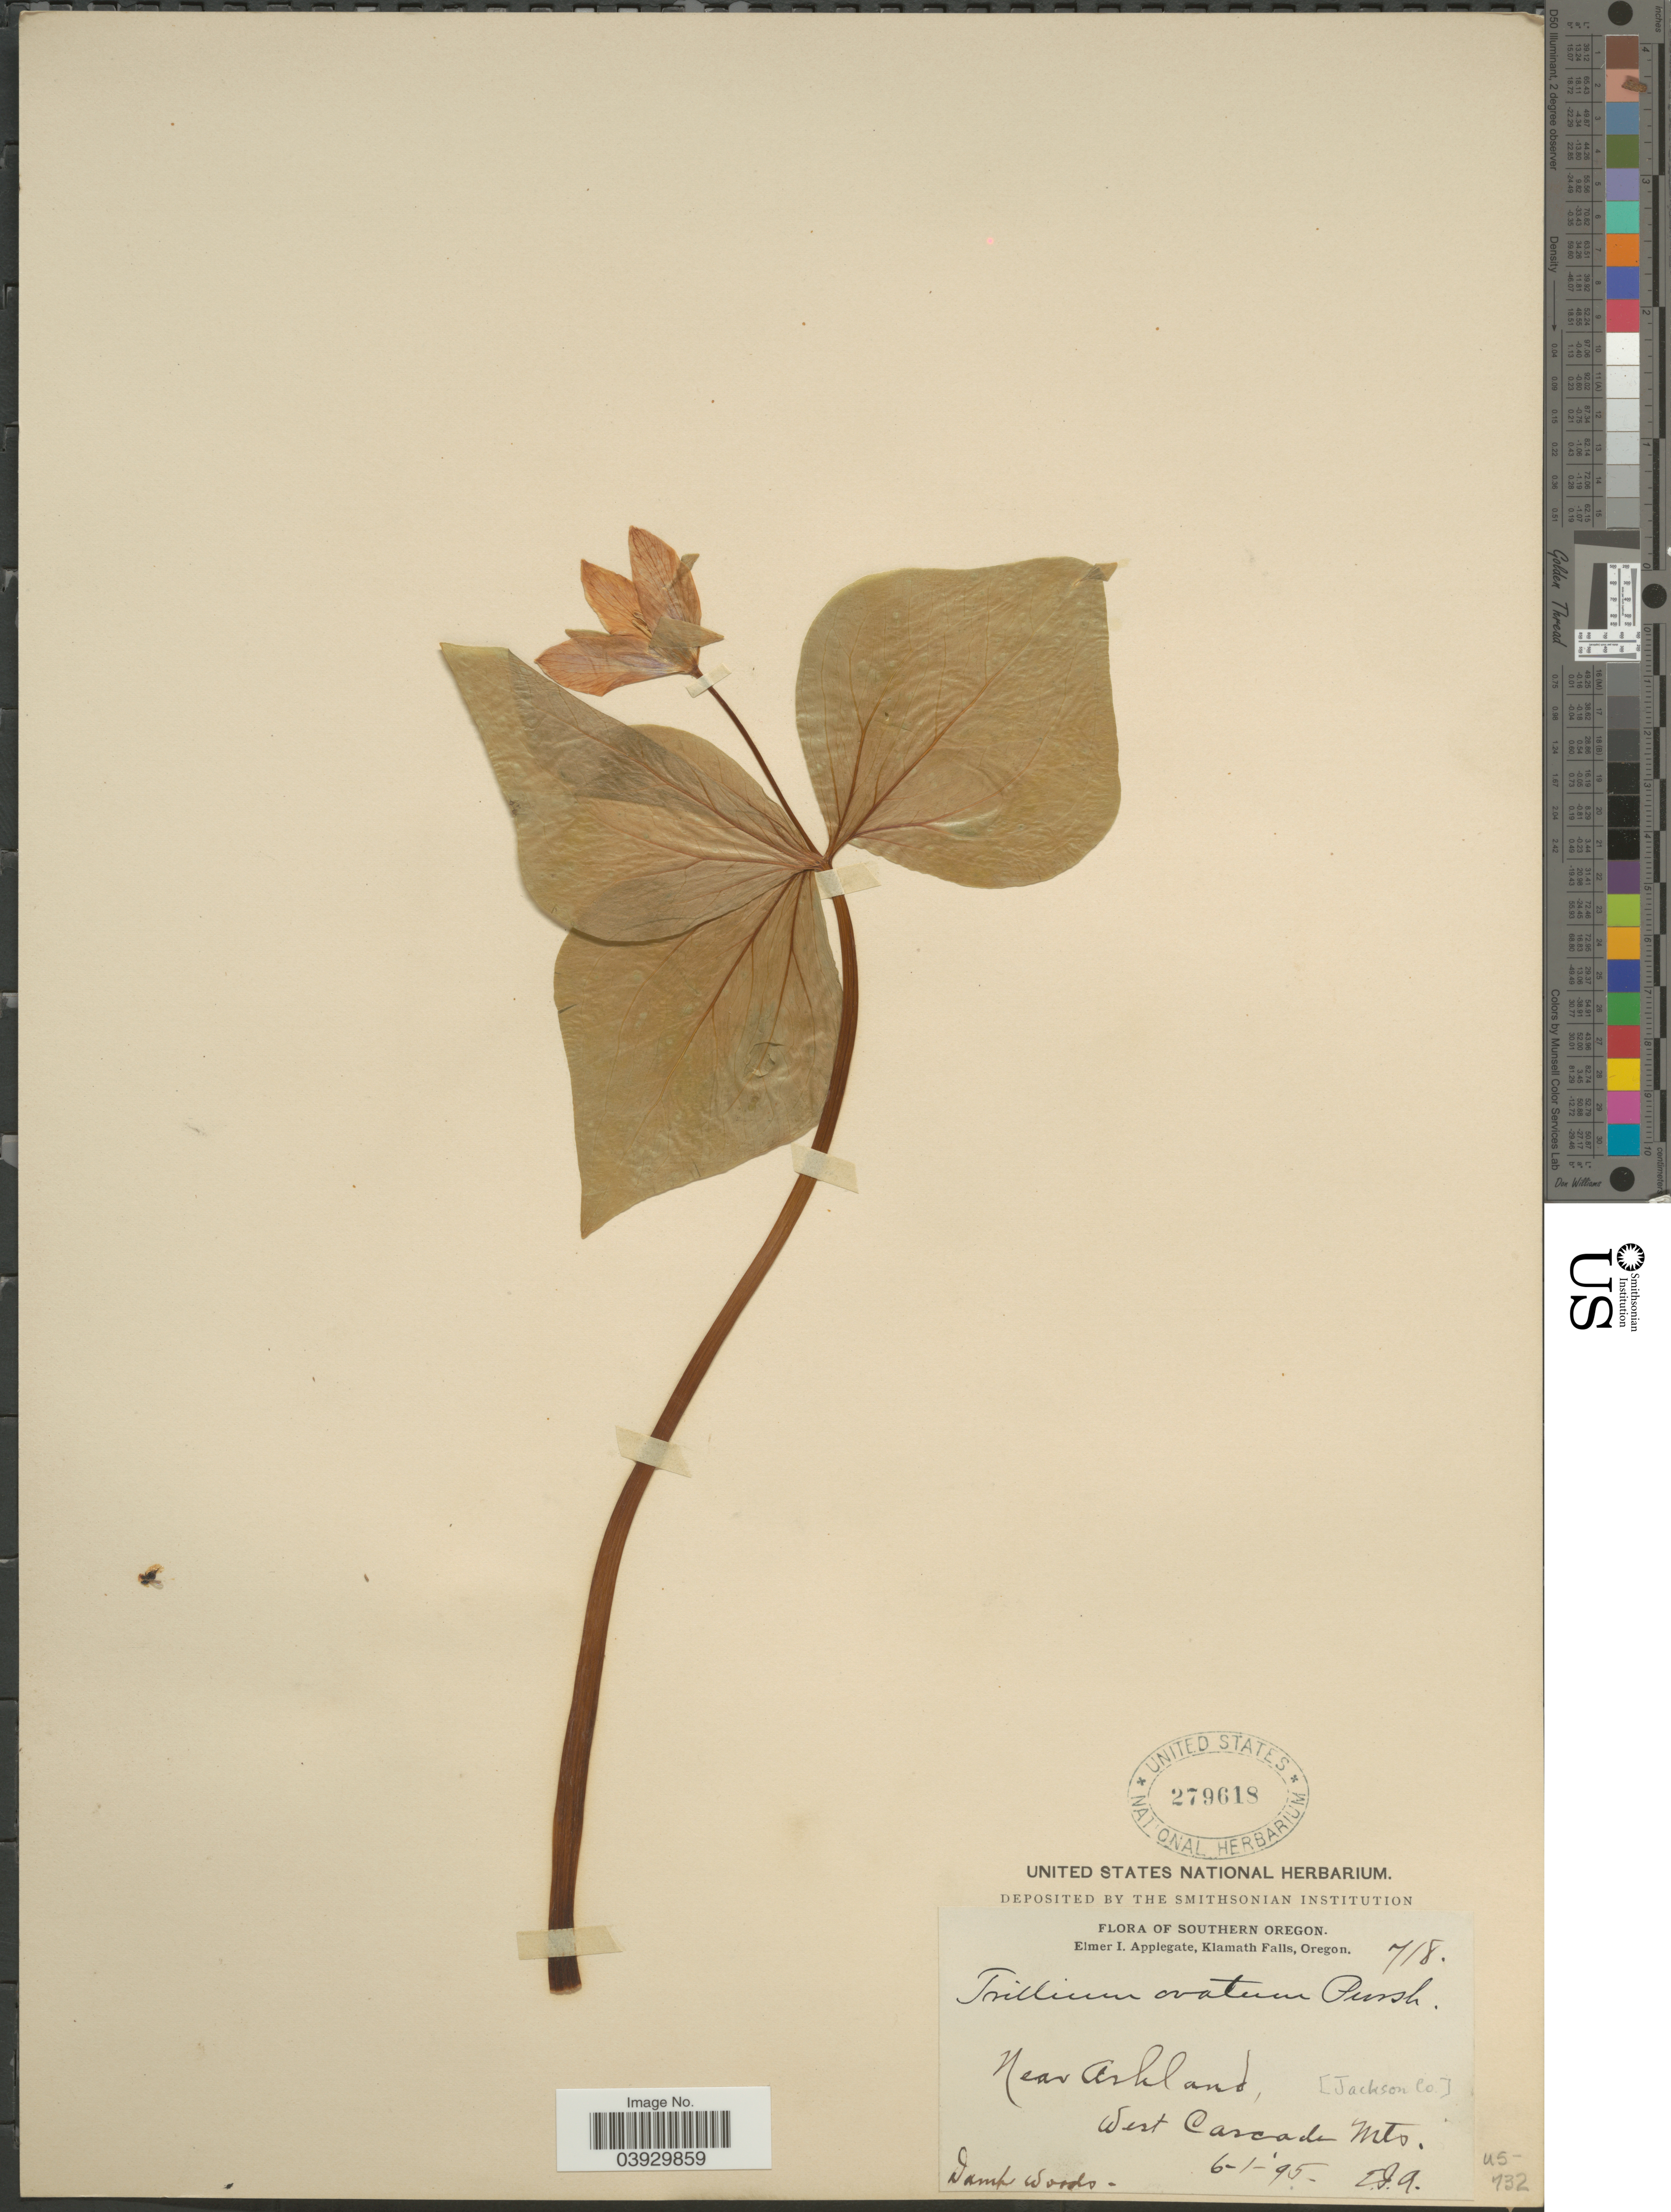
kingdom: Plantae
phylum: Tracheophyta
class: Liliopsida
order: Liliales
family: Melanthiaceae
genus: Trillium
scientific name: Trillium ovatum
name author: Pursh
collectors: E. I. Applegate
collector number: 718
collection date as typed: Transcribed d/m/y: 1/6/95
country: United States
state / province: Oregon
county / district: Jackson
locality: Southern Oregon. Near Ashland, West Cascade Mts. Jackson Co.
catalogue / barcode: US 279618